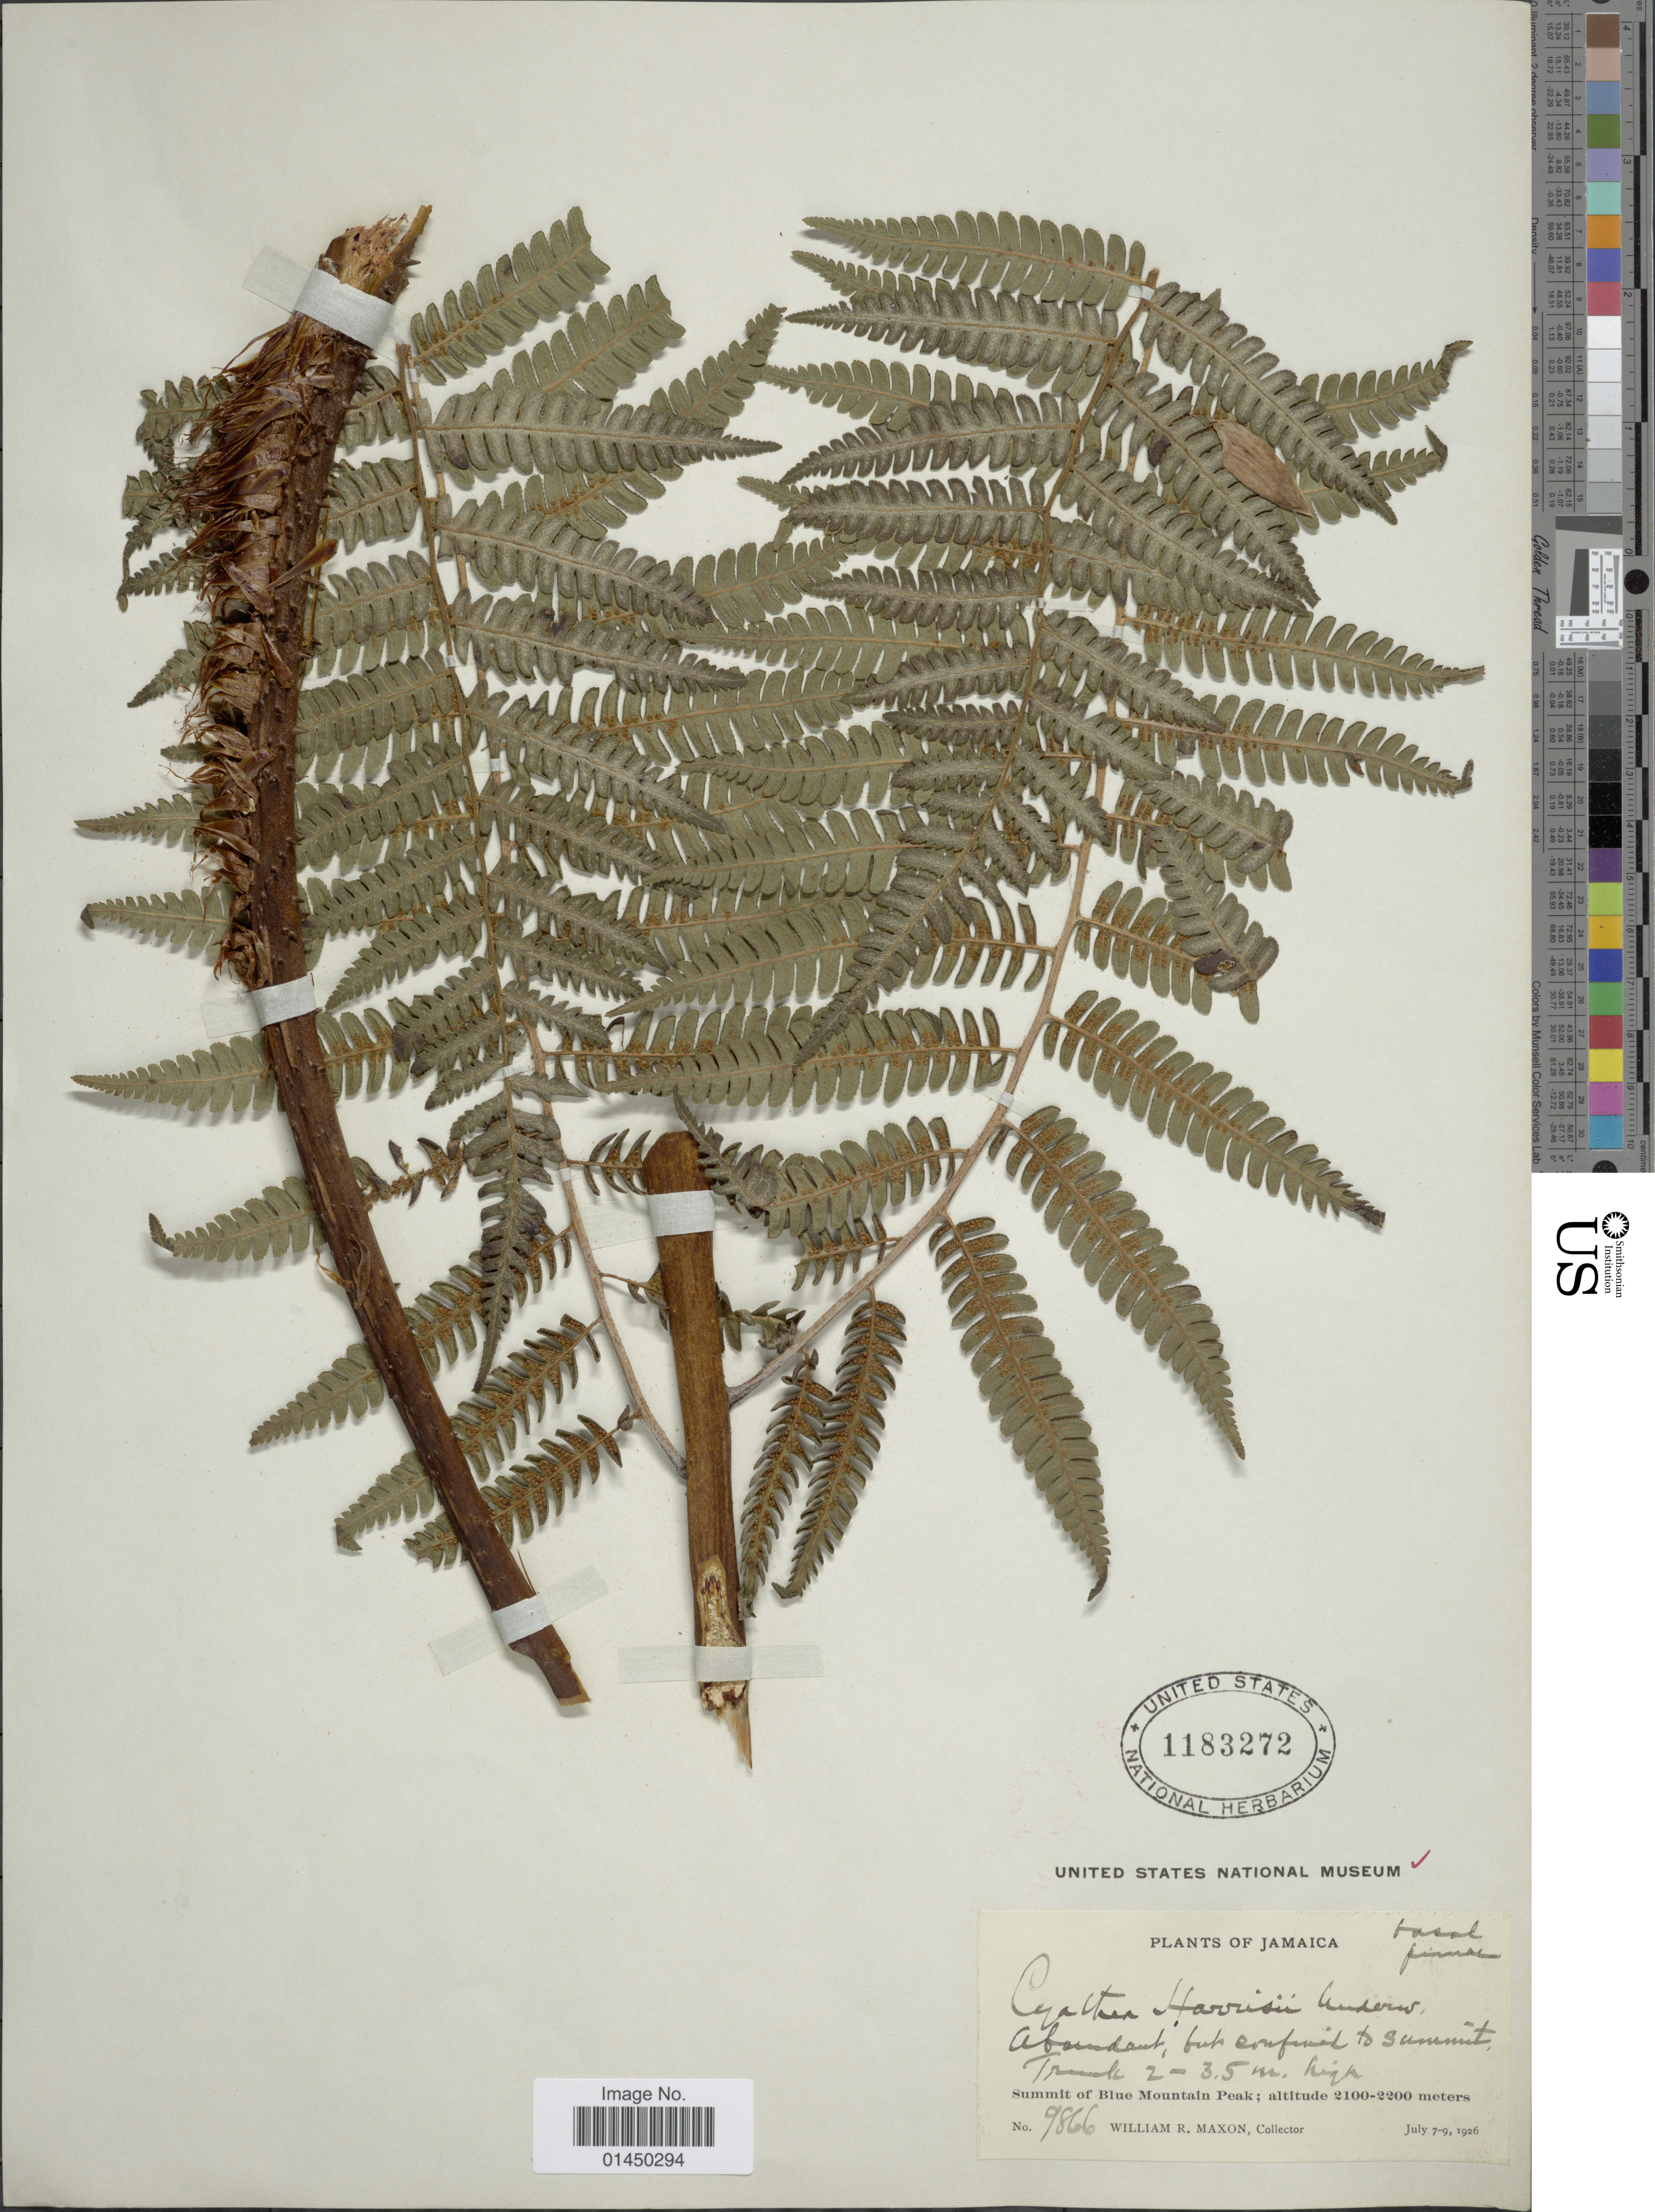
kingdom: Plantae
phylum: Tracheophyta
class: Polypodiopsida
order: Cyatheales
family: Cyatheaceae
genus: Cyathea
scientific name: Cyathea harrisii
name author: Maxon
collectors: W. R. Maxon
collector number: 9866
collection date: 1926-07-07/1926-07-09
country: Jamaica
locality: Summit of Blue Mountain Peak.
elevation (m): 2100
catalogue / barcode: US 1183272